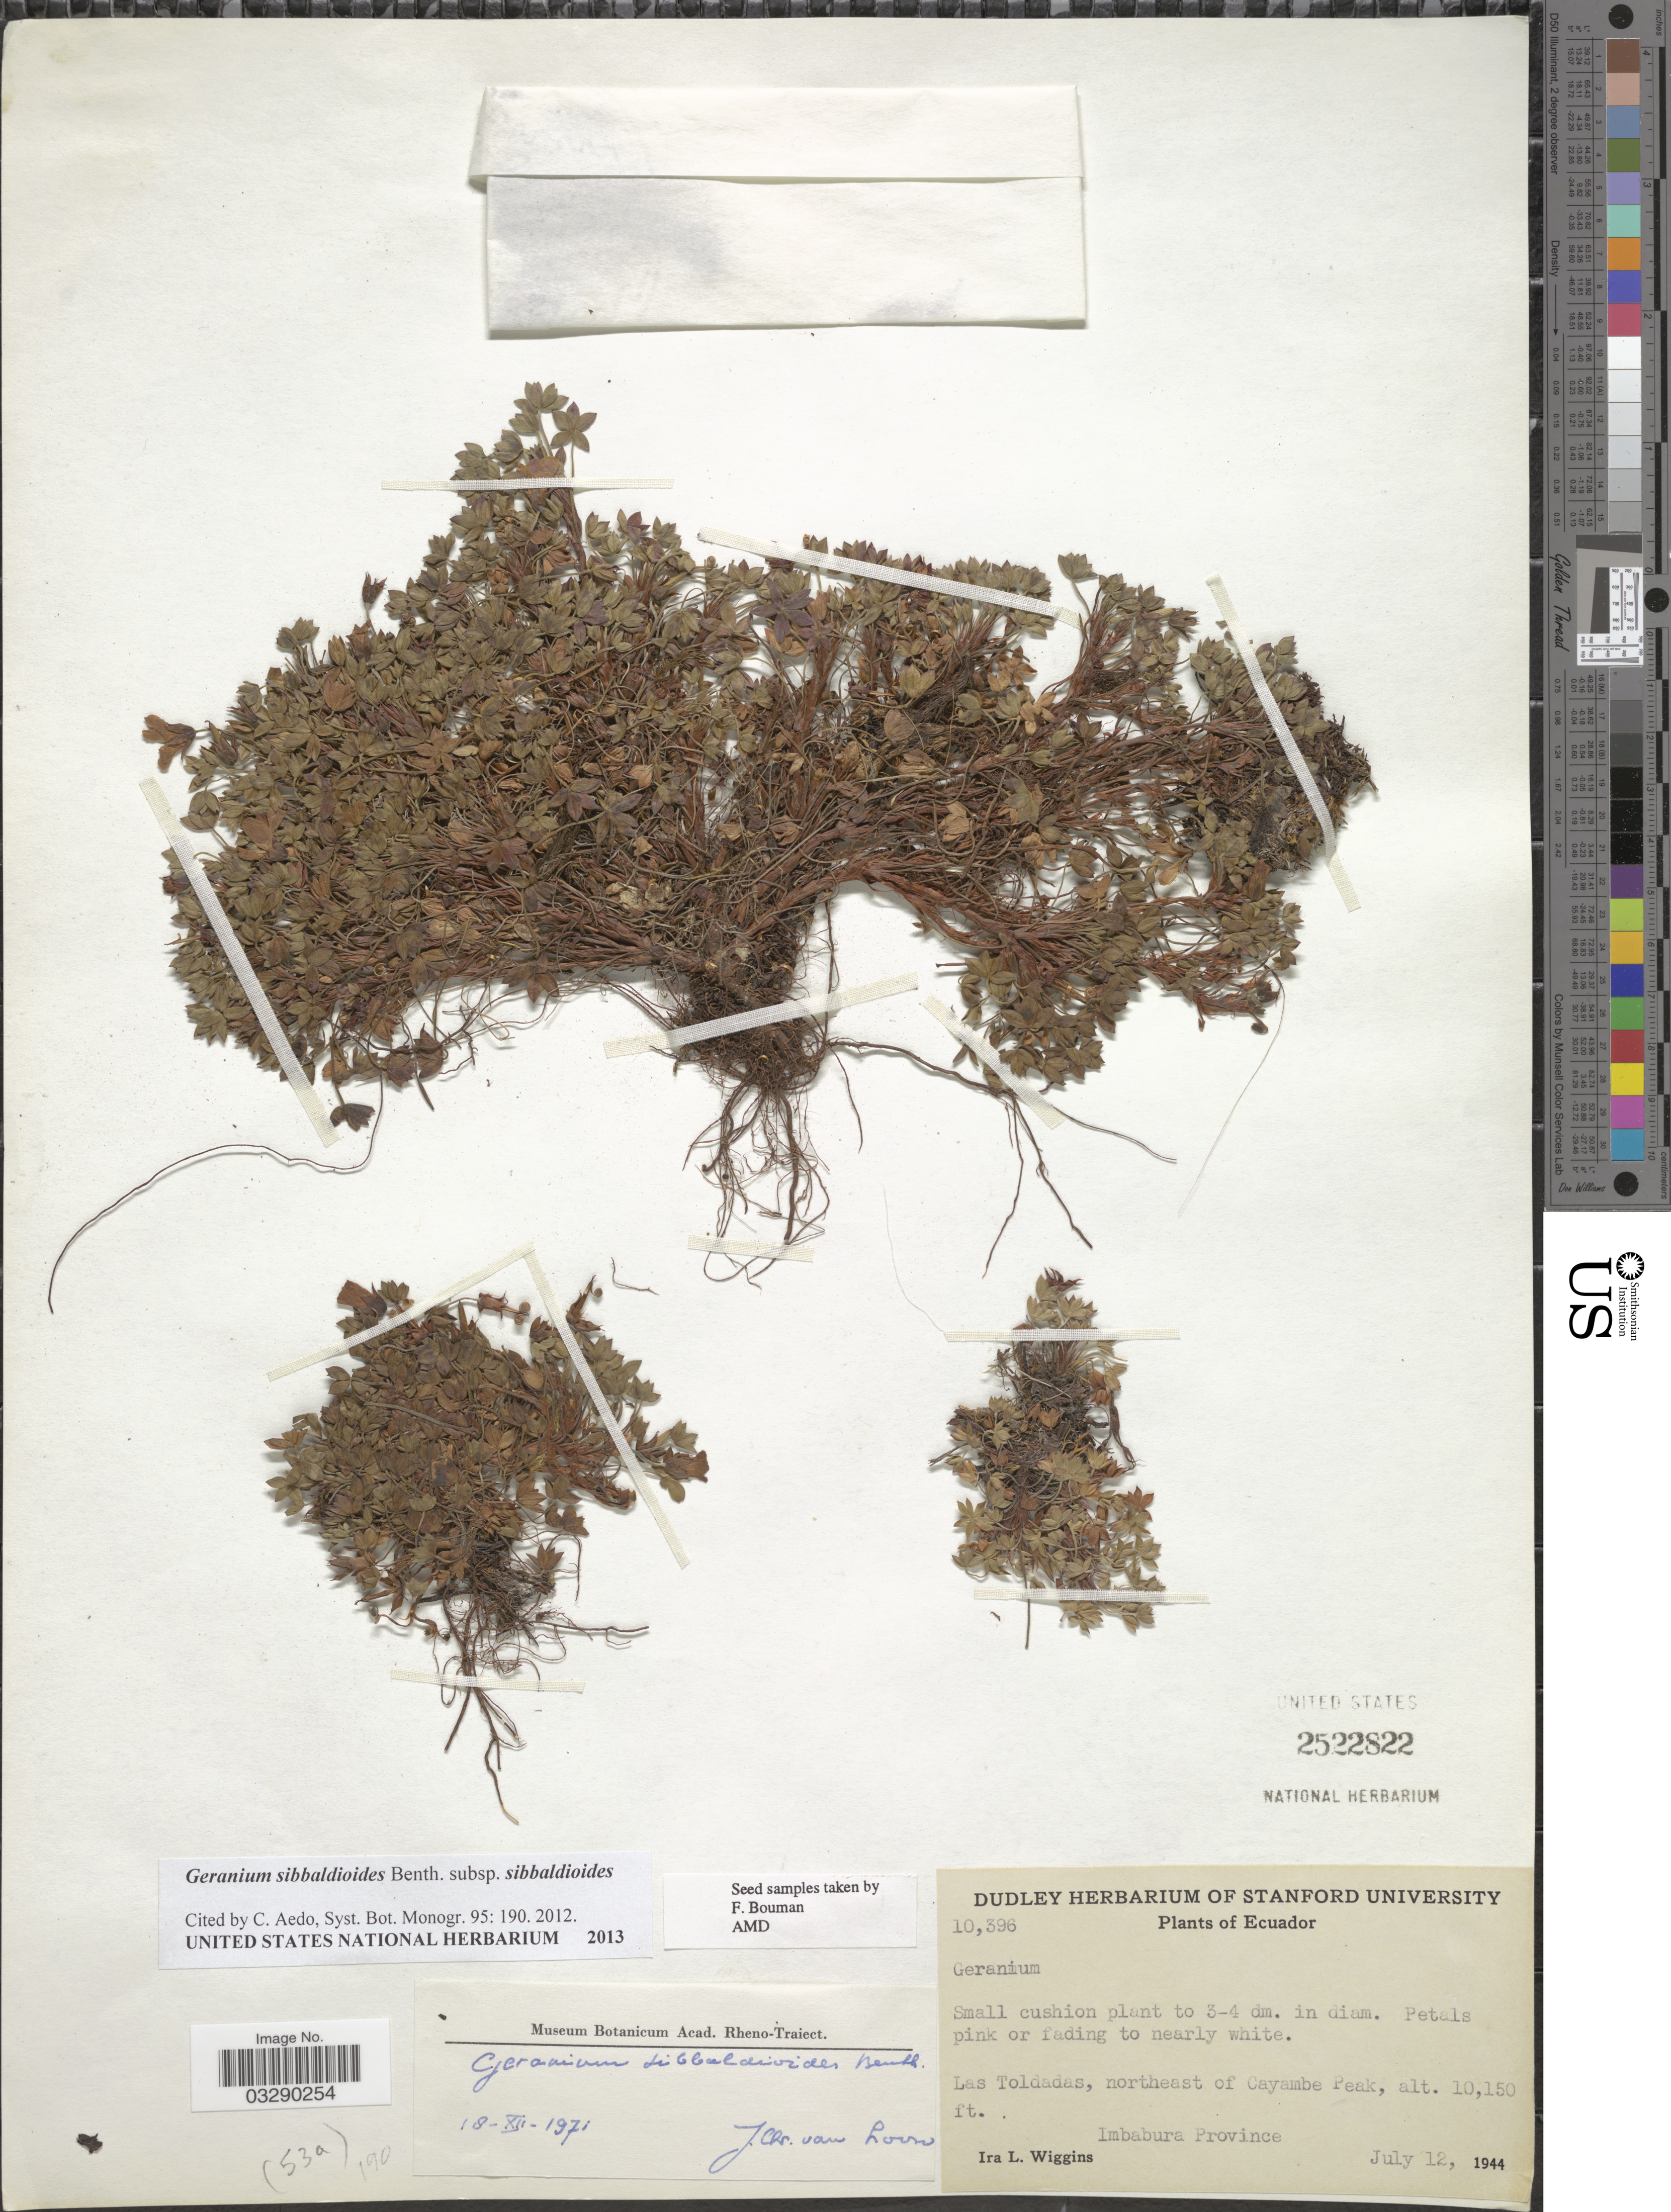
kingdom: Plantae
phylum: Tracheophyta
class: Magnoliopsida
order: Geraniales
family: Geraniaceae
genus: Geranium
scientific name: Geranium sibbaldioides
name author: Benth.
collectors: I. L. Wiggins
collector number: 10396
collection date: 1944-07-12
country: Ecuador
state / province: Imbabura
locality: Las Toldadas, northeast of Cayambe Peak.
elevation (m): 3094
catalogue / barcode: US 2522822